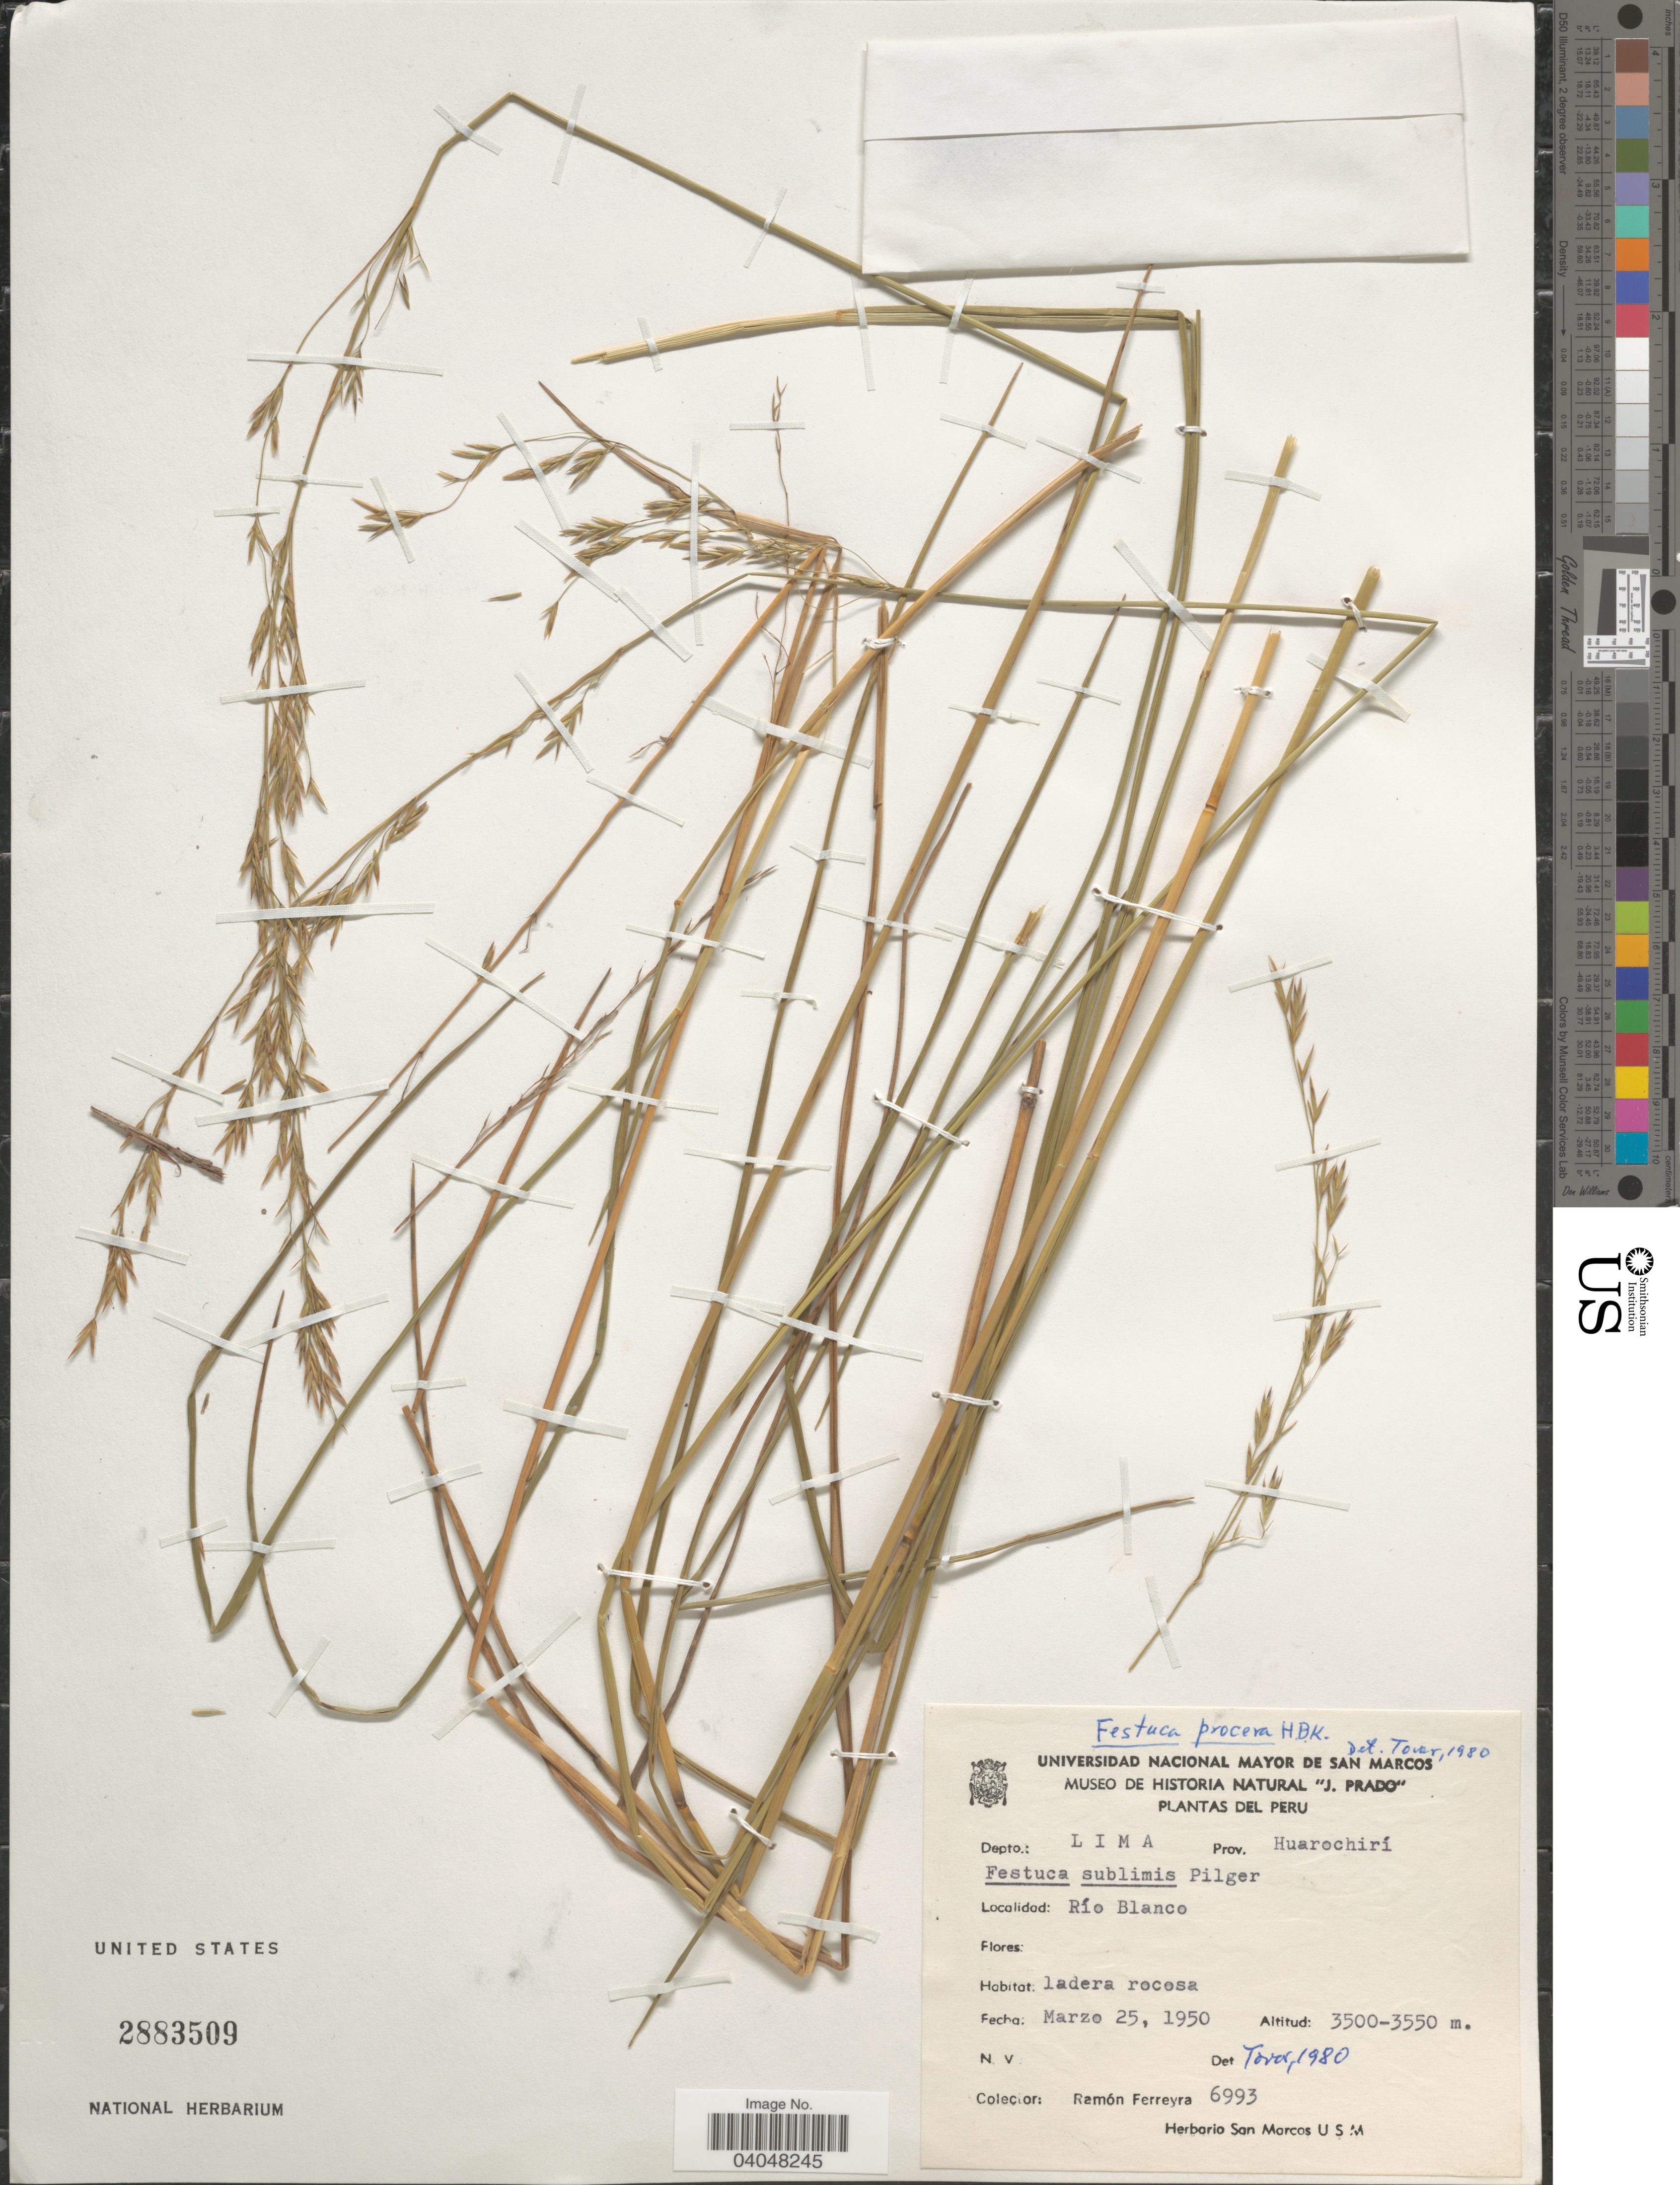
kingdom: Plantae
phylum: Tracheophyta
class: Liliopsida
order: Poales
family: Poaceae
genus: Festuca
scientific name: Festuca procera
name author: Kunth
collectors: R. A. Ferreyra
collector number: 6993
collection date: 1950-03-25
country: Peru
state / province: Lima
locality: Depto.: Lima. Prov. Huarochirí. Río Blanco.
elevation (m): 3500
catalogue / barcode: US 2883509